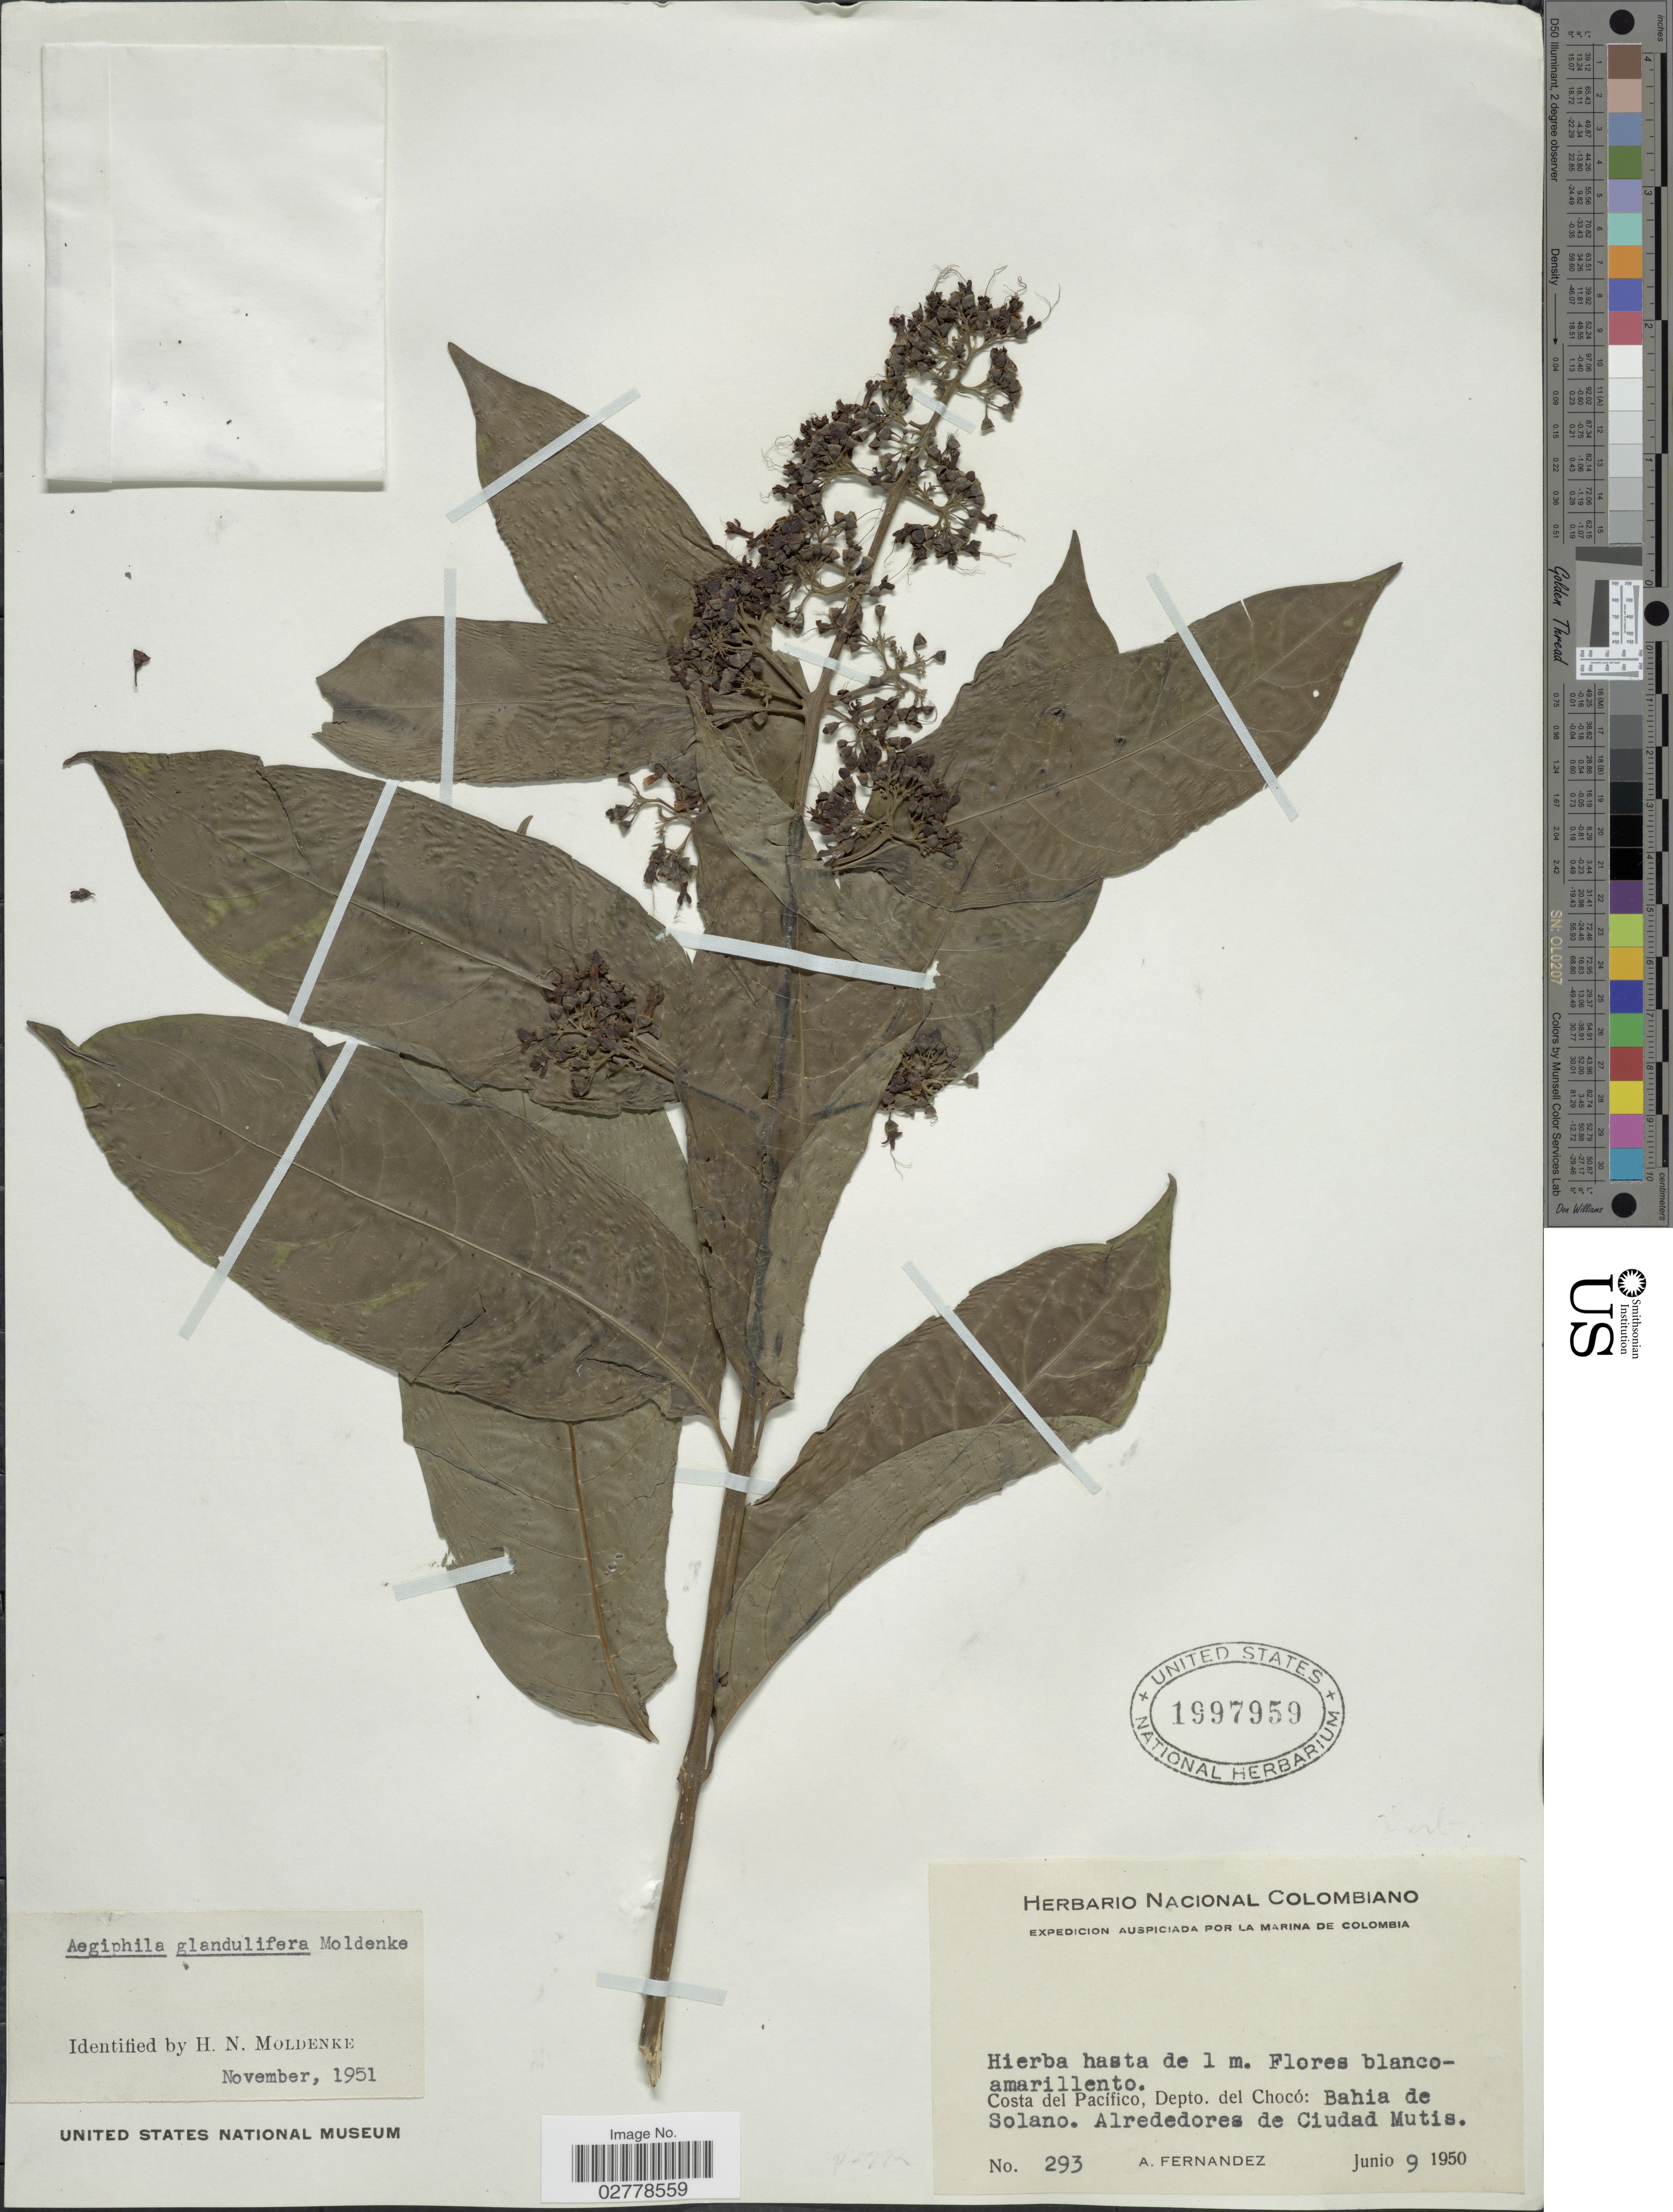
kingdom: Plantae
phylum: Tracheophyta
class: Magnoliopsida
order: Lamiales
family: Lamiaceae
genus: Aegiphila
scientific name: Aegiphila glandulifera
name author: Moldenke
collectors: A. Fernandez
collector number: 293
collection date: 1950-06-09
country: Colombia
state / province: Chocó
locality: Costa del Pacífico, Depto. el Chocó: Bahia de Solano. Alrededores de Ciudad Mutis.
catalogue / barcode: US 1997959